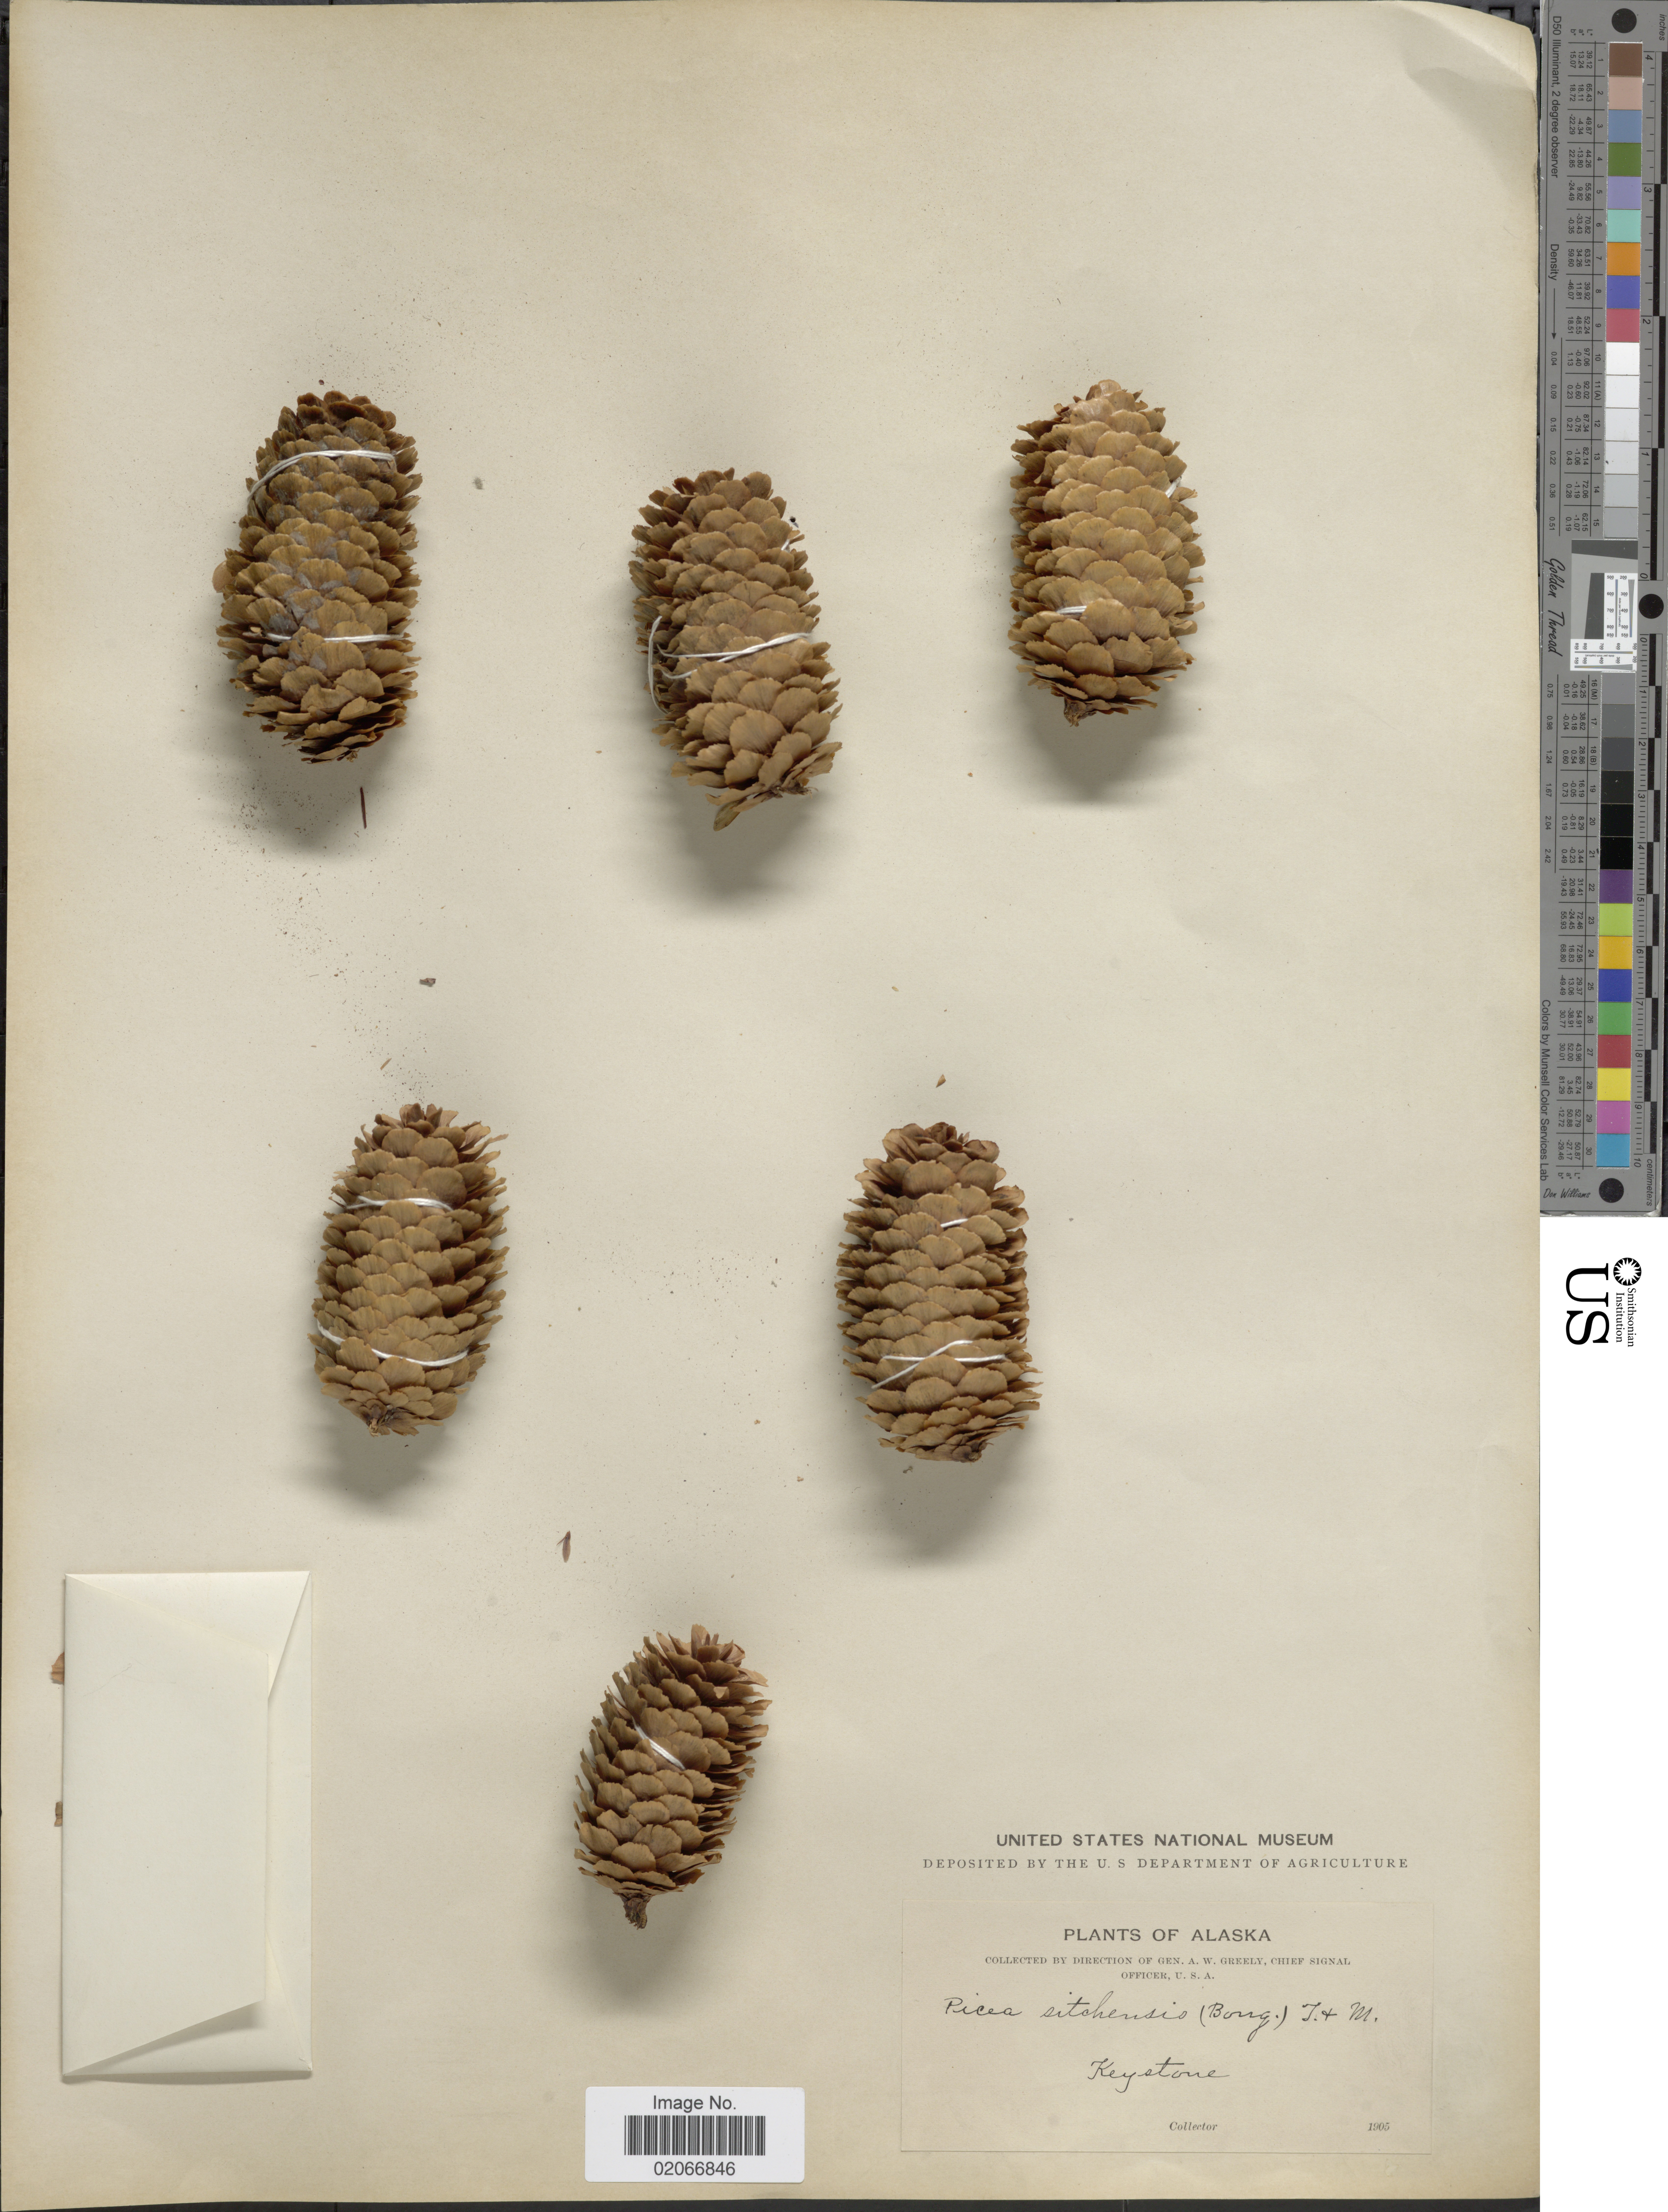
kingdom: Plantae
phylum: Tracheophyta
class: Pinopsida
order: Pinales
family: Pinaceae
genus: Picea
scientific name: Picea sitchensis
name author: (Bong.) Carrière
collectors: A. Greeley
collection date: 1905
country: United States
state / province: Alaska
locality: Keystone